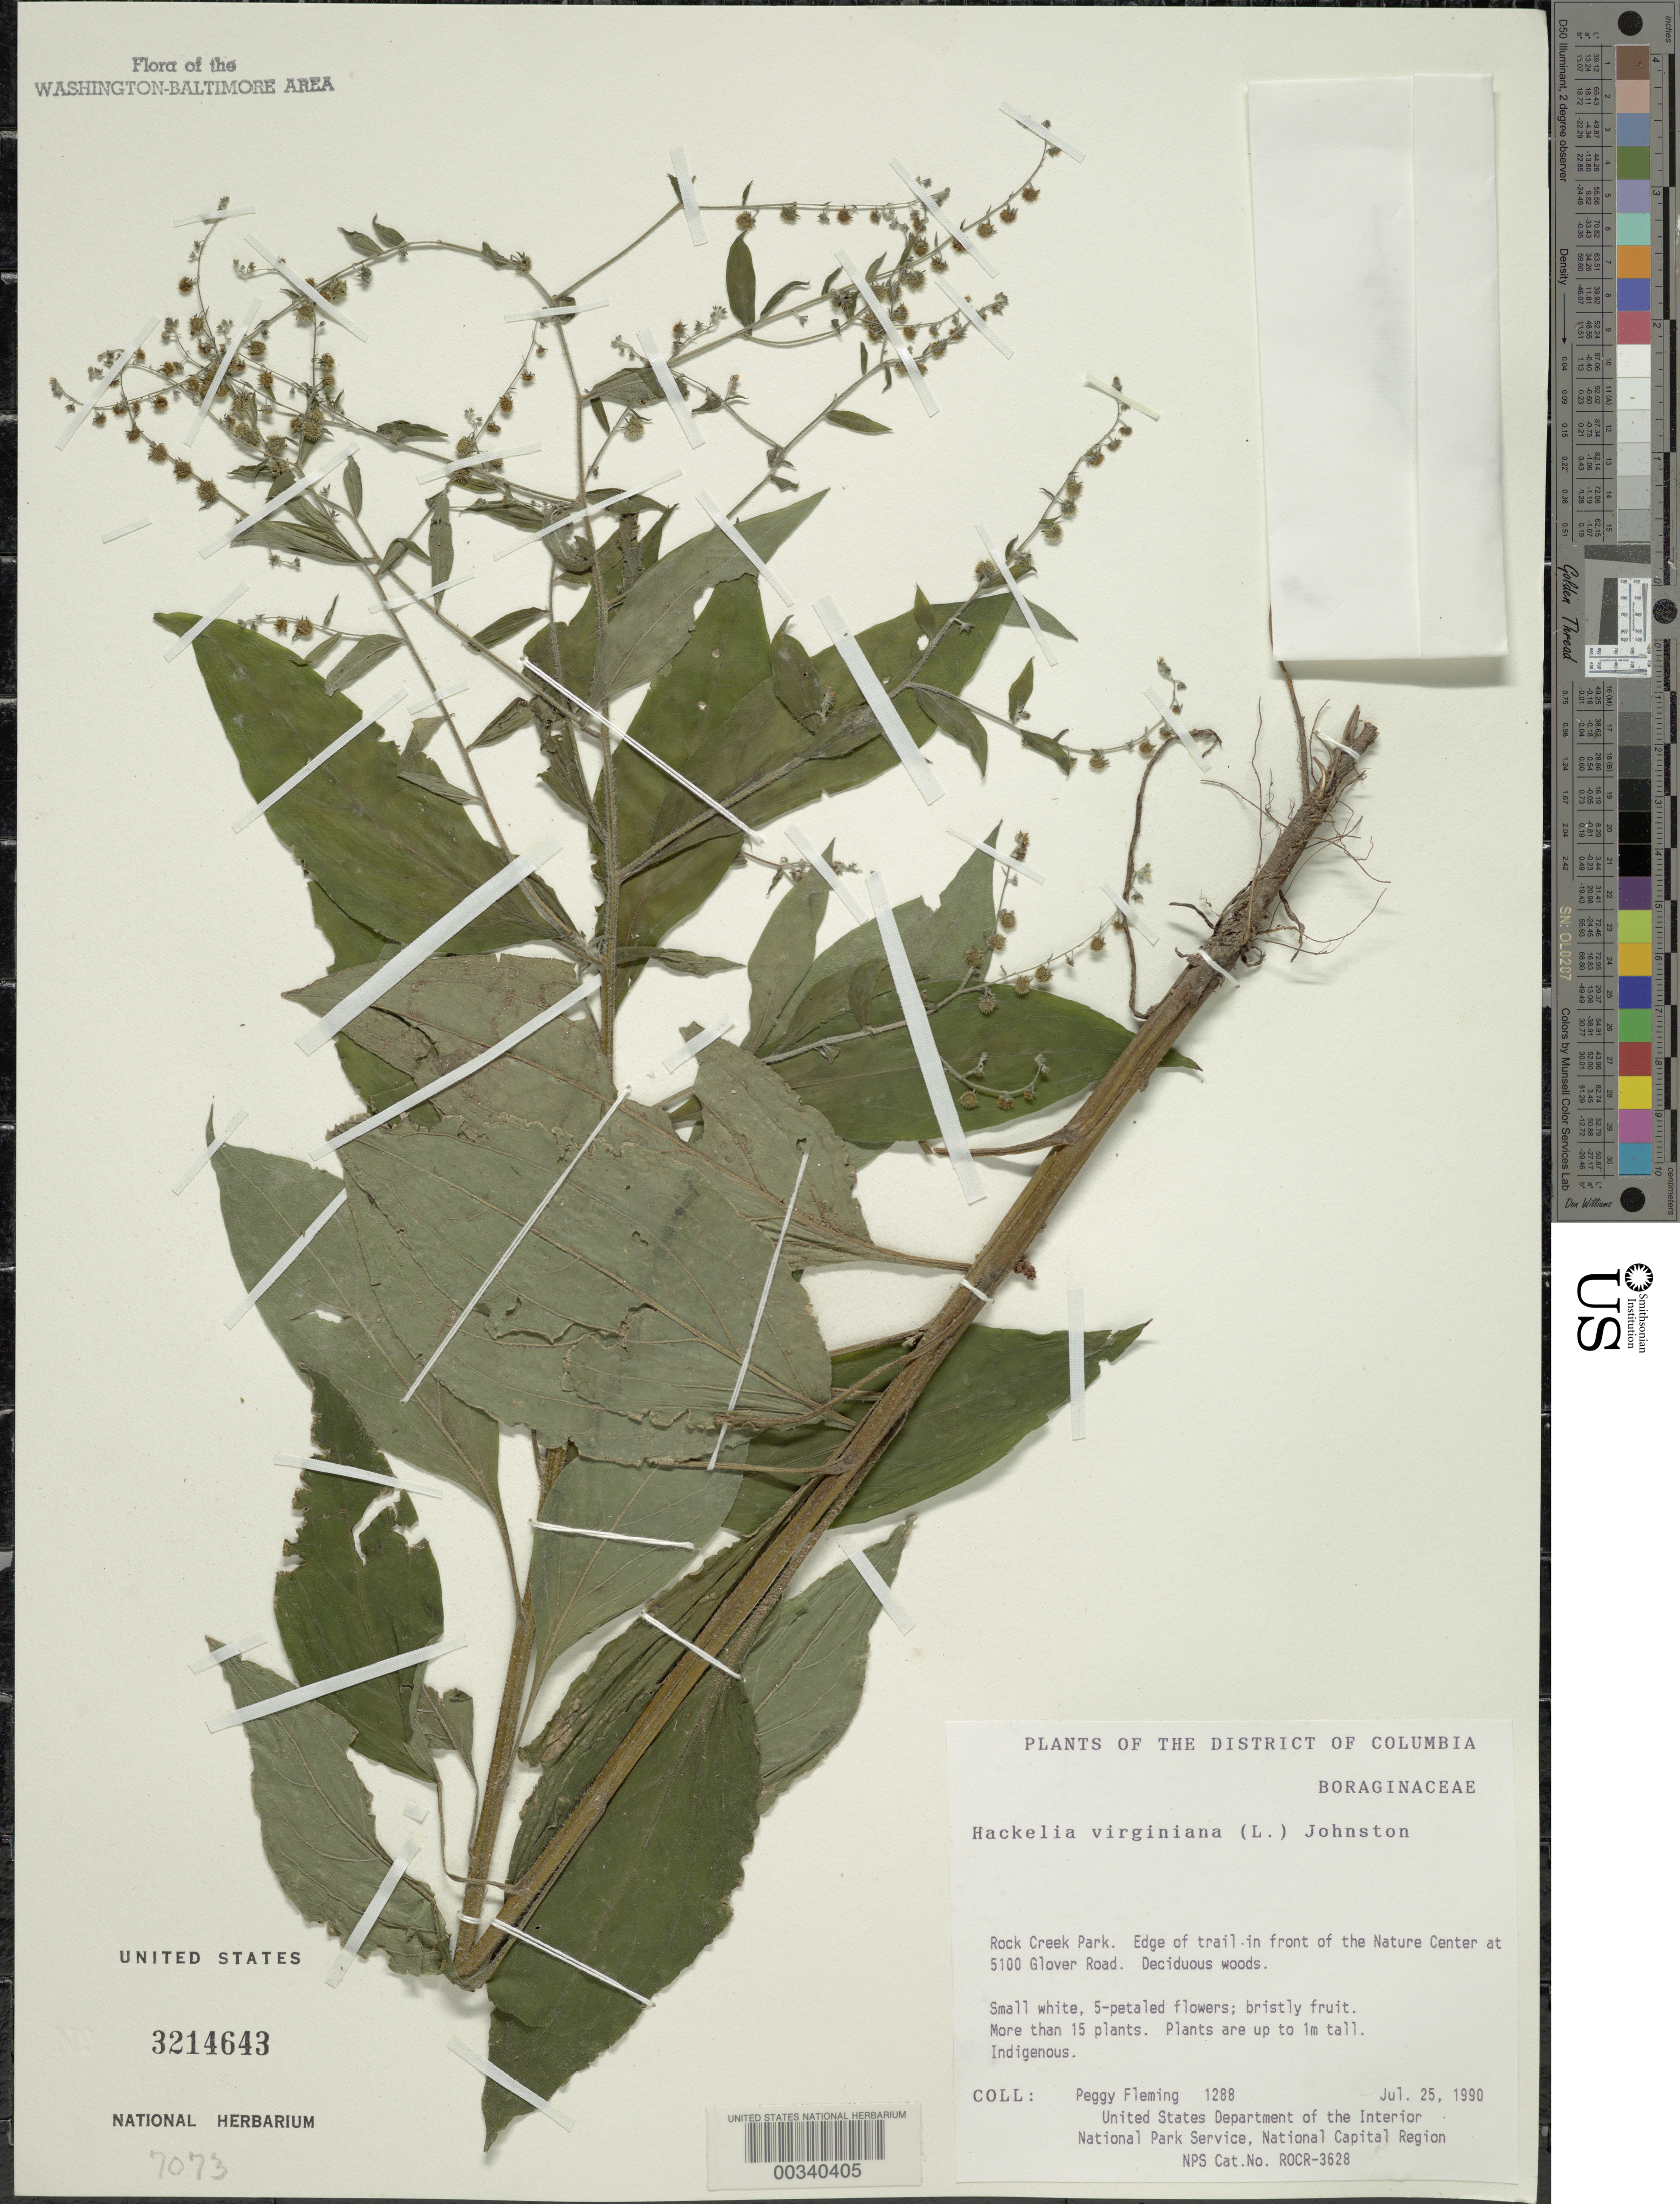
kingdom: Plantae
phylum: Tracheophyta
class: Magnoliopsida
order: Boraginales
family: Boraginaceae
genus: Hackelia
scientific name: Hackelia virginiana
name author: (L.) I.M. Johnst.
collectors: P. Fleming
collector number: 1288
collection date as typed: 25 Jul 1990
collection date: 1990-07-25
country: United States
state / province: District of Columbia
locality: Rock Creek Park, edge of trail in front of Nature Center at Glover Road Rock Creek Park & vicinity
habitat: Deciduous woods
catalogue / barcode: US 3214643